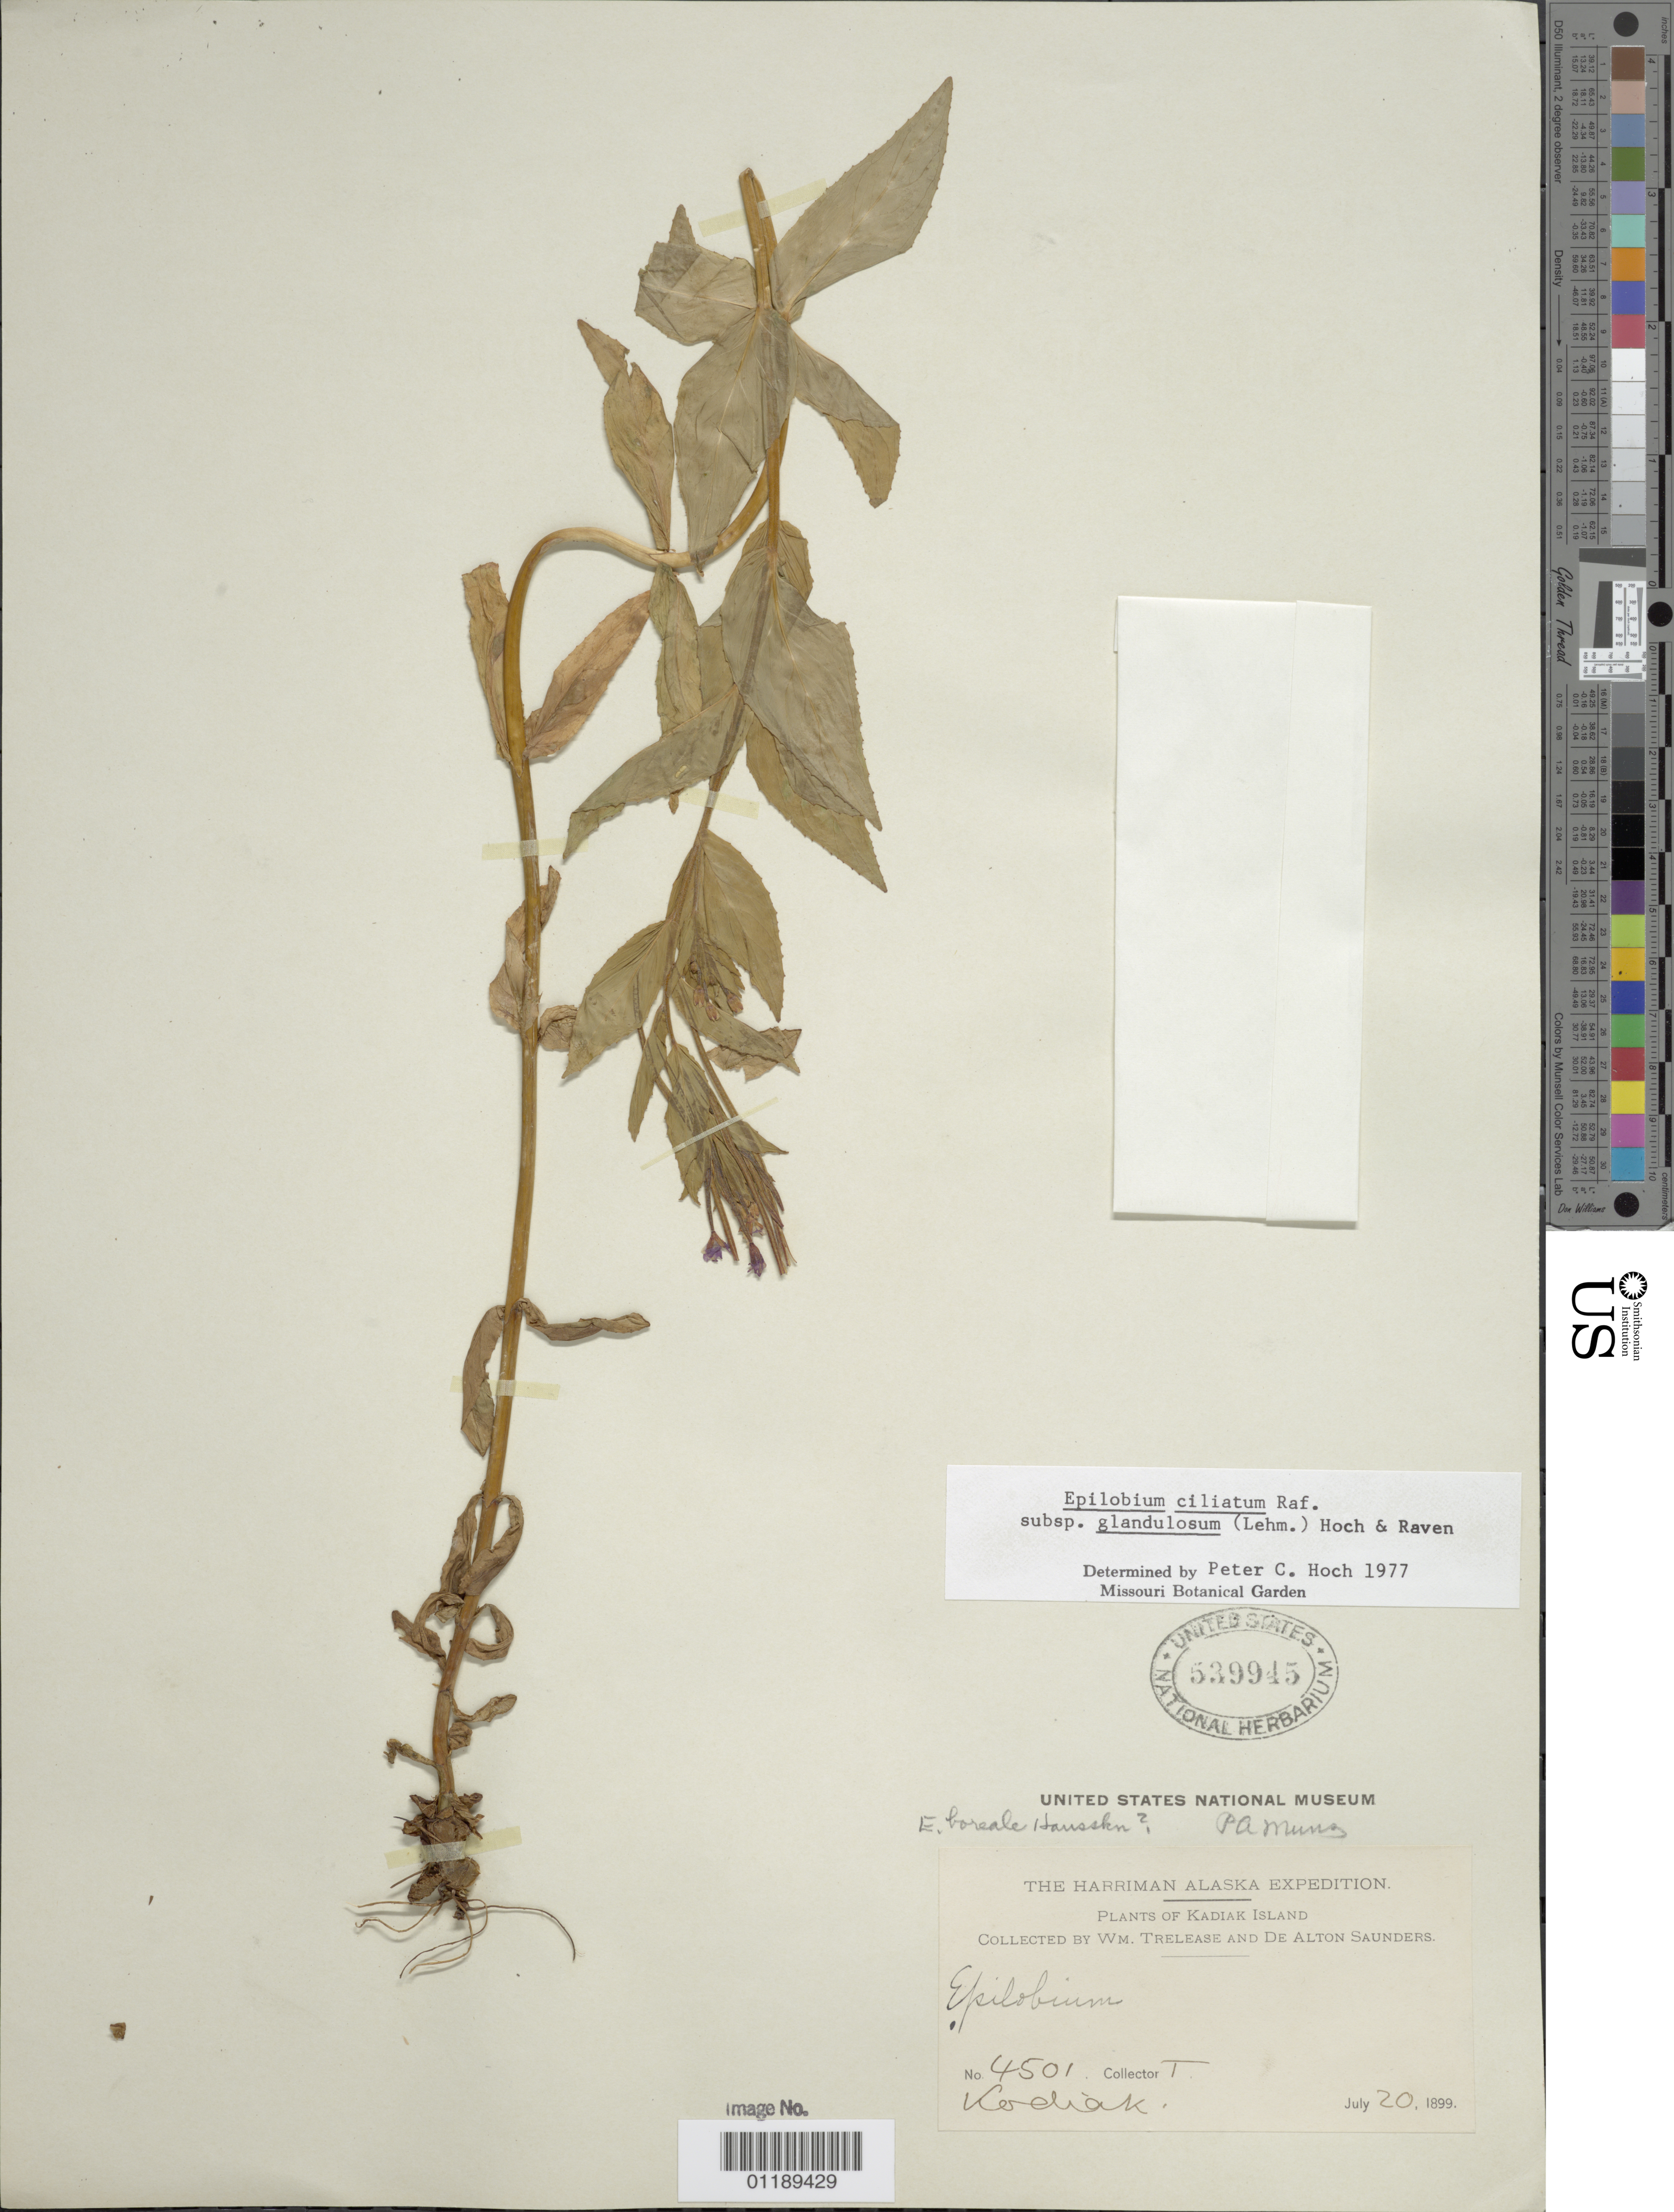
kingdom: Plantae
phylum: Tracheophyta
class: Magnoliopsida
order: Myrtales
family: Onagraceae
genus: Epilobium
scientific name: Epilobium ciliatum subsp. glandulosum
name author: (Lehm.) Hoch & P.H. Raven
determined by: Hoch, P. C.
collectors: W. Trelease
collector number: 4501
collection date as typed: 20 Jul 1899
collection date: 1899-07-20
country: United States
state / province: Alaska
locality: Kodiak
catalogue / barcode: US 539945